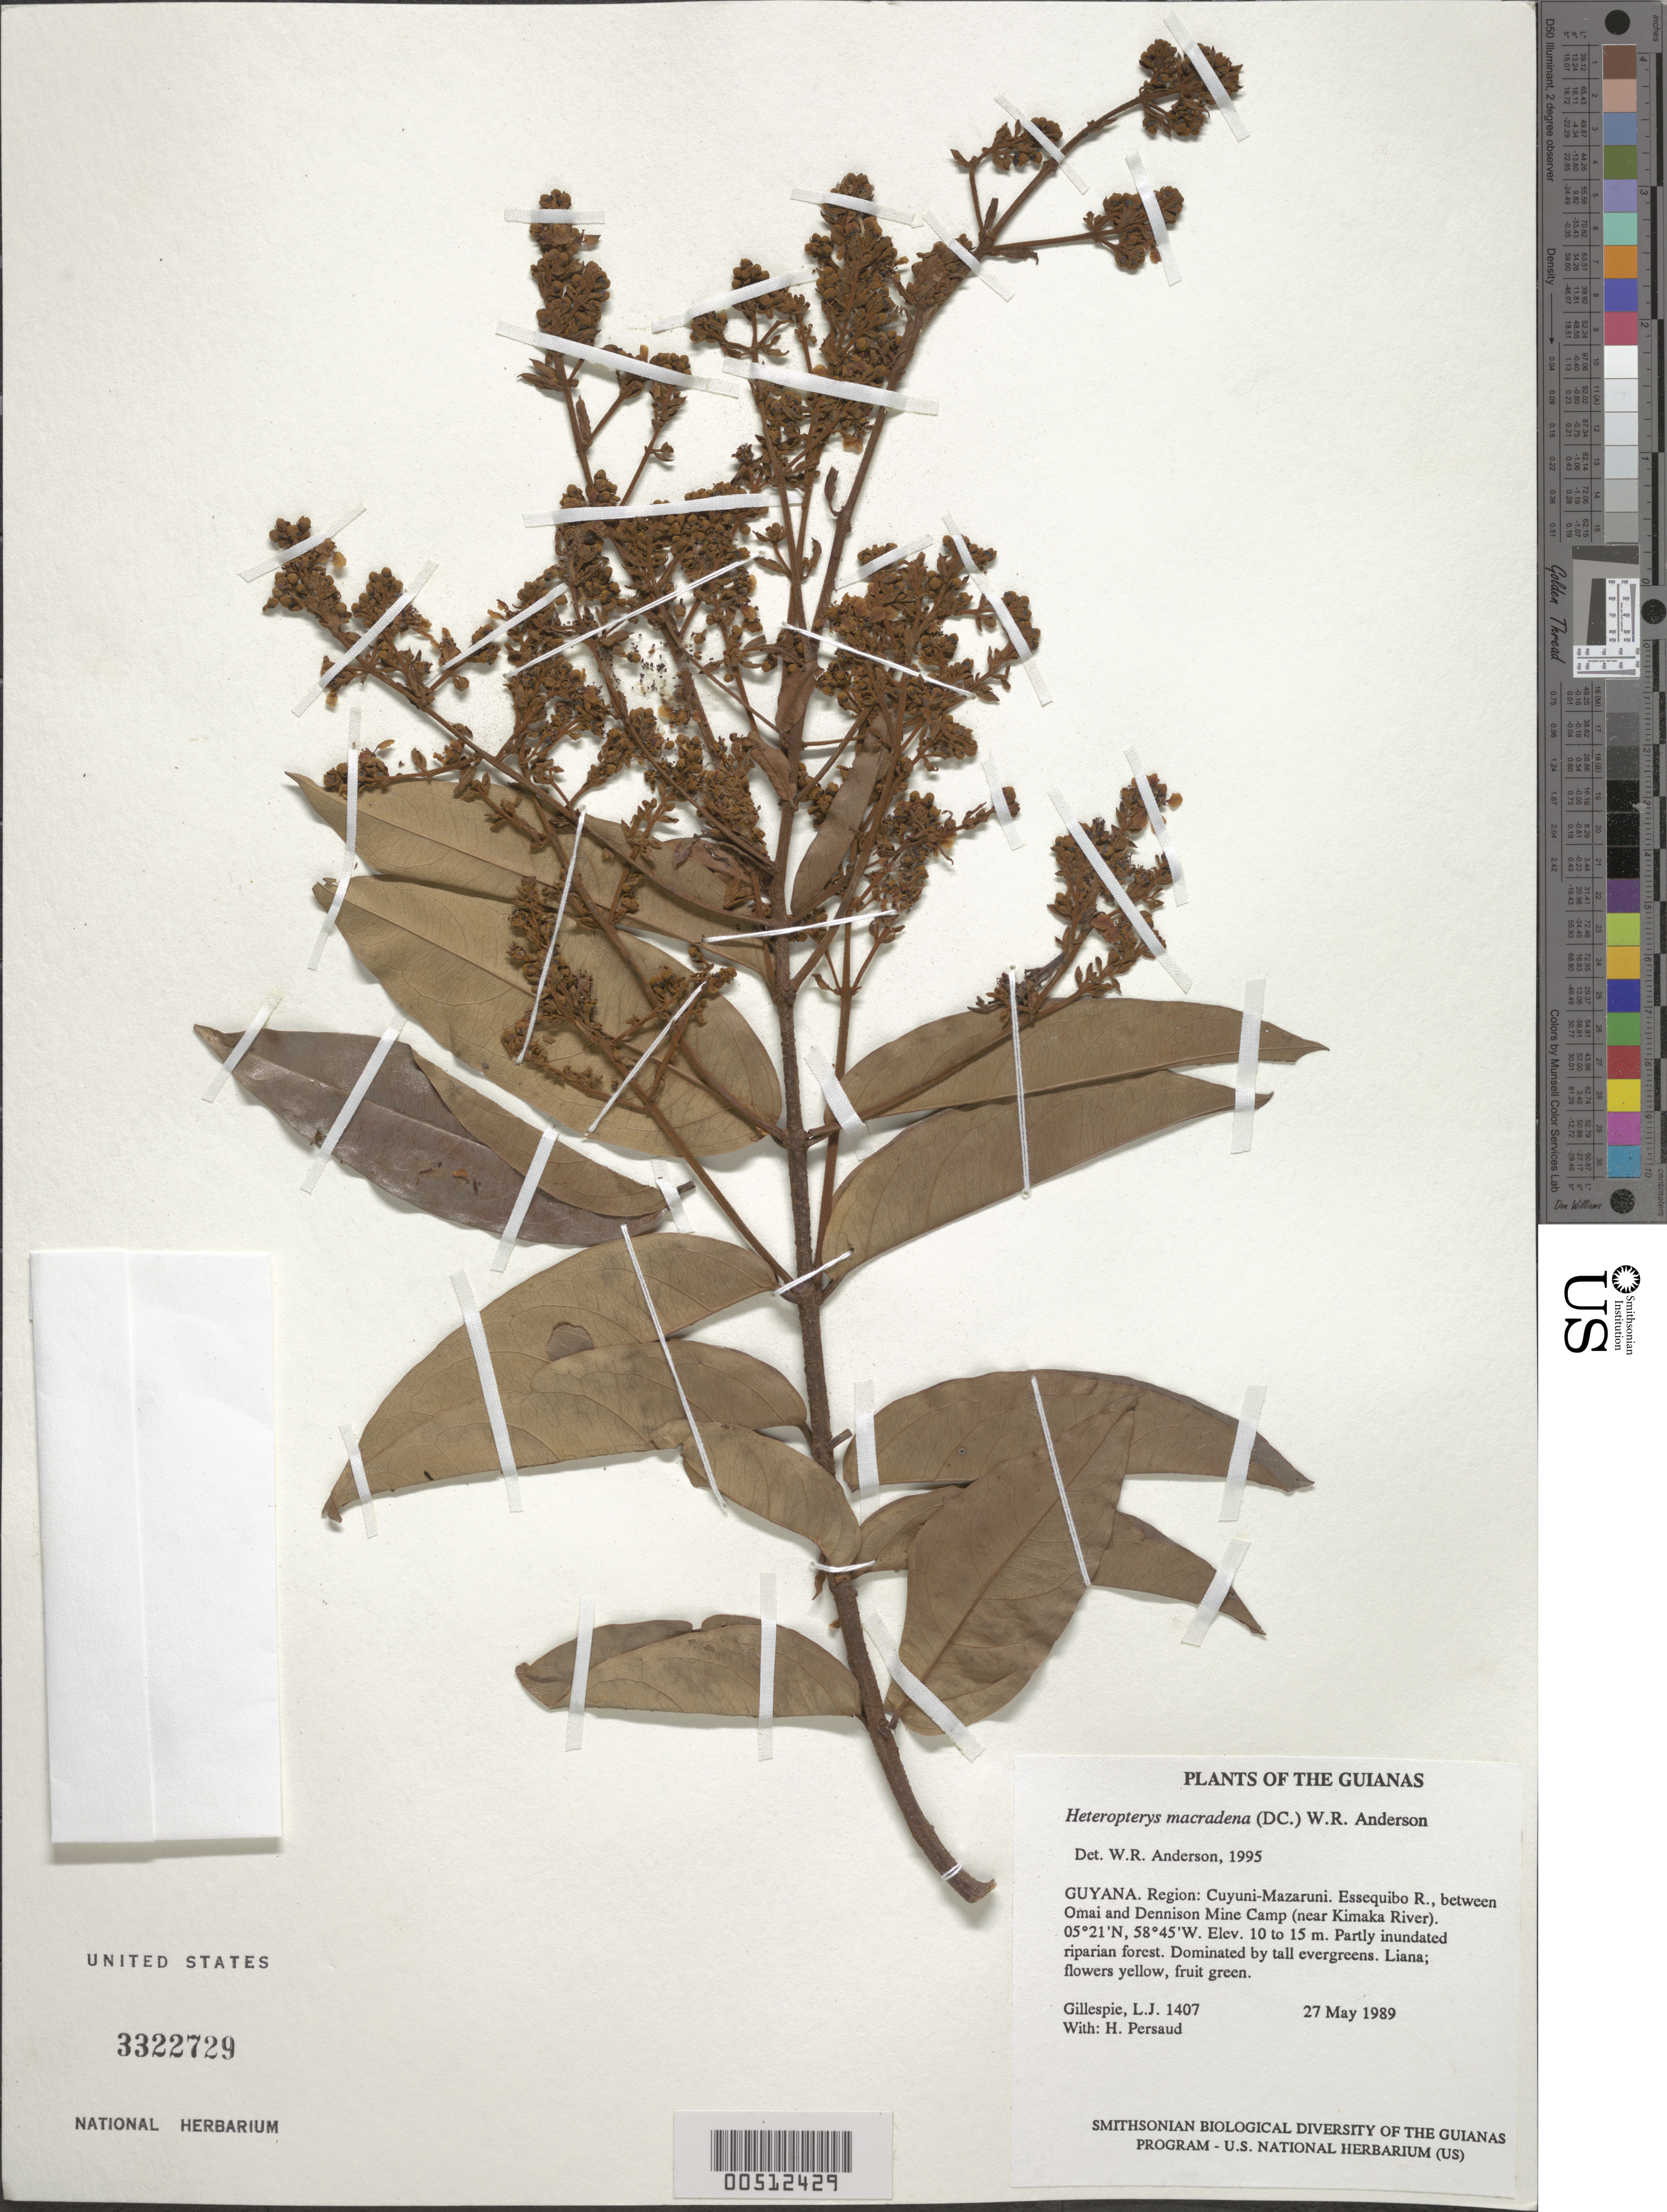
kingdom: Plantae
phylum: Tracheophyta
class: Magnoliopsida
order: Malpighiales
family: Malpighiaceae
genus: Heteropterys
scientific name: Heteropterys macradena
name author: (DC.) W.R. Anderson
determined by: Anderson, W. R., (MICH), University of Michigan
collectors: L. J. Gillespie & H. Persaud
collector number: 1407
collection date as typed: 27 May 1989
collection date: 1989-05-27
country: Guyana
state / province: Cuyuni-Mazaruni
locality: Essequibo R., between Omai and Dennison Mine Camp (near Kumaka River)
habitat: Partly inundated riparian forest. Dominated by tall evergreens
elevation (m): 10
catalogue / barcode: US 3322729